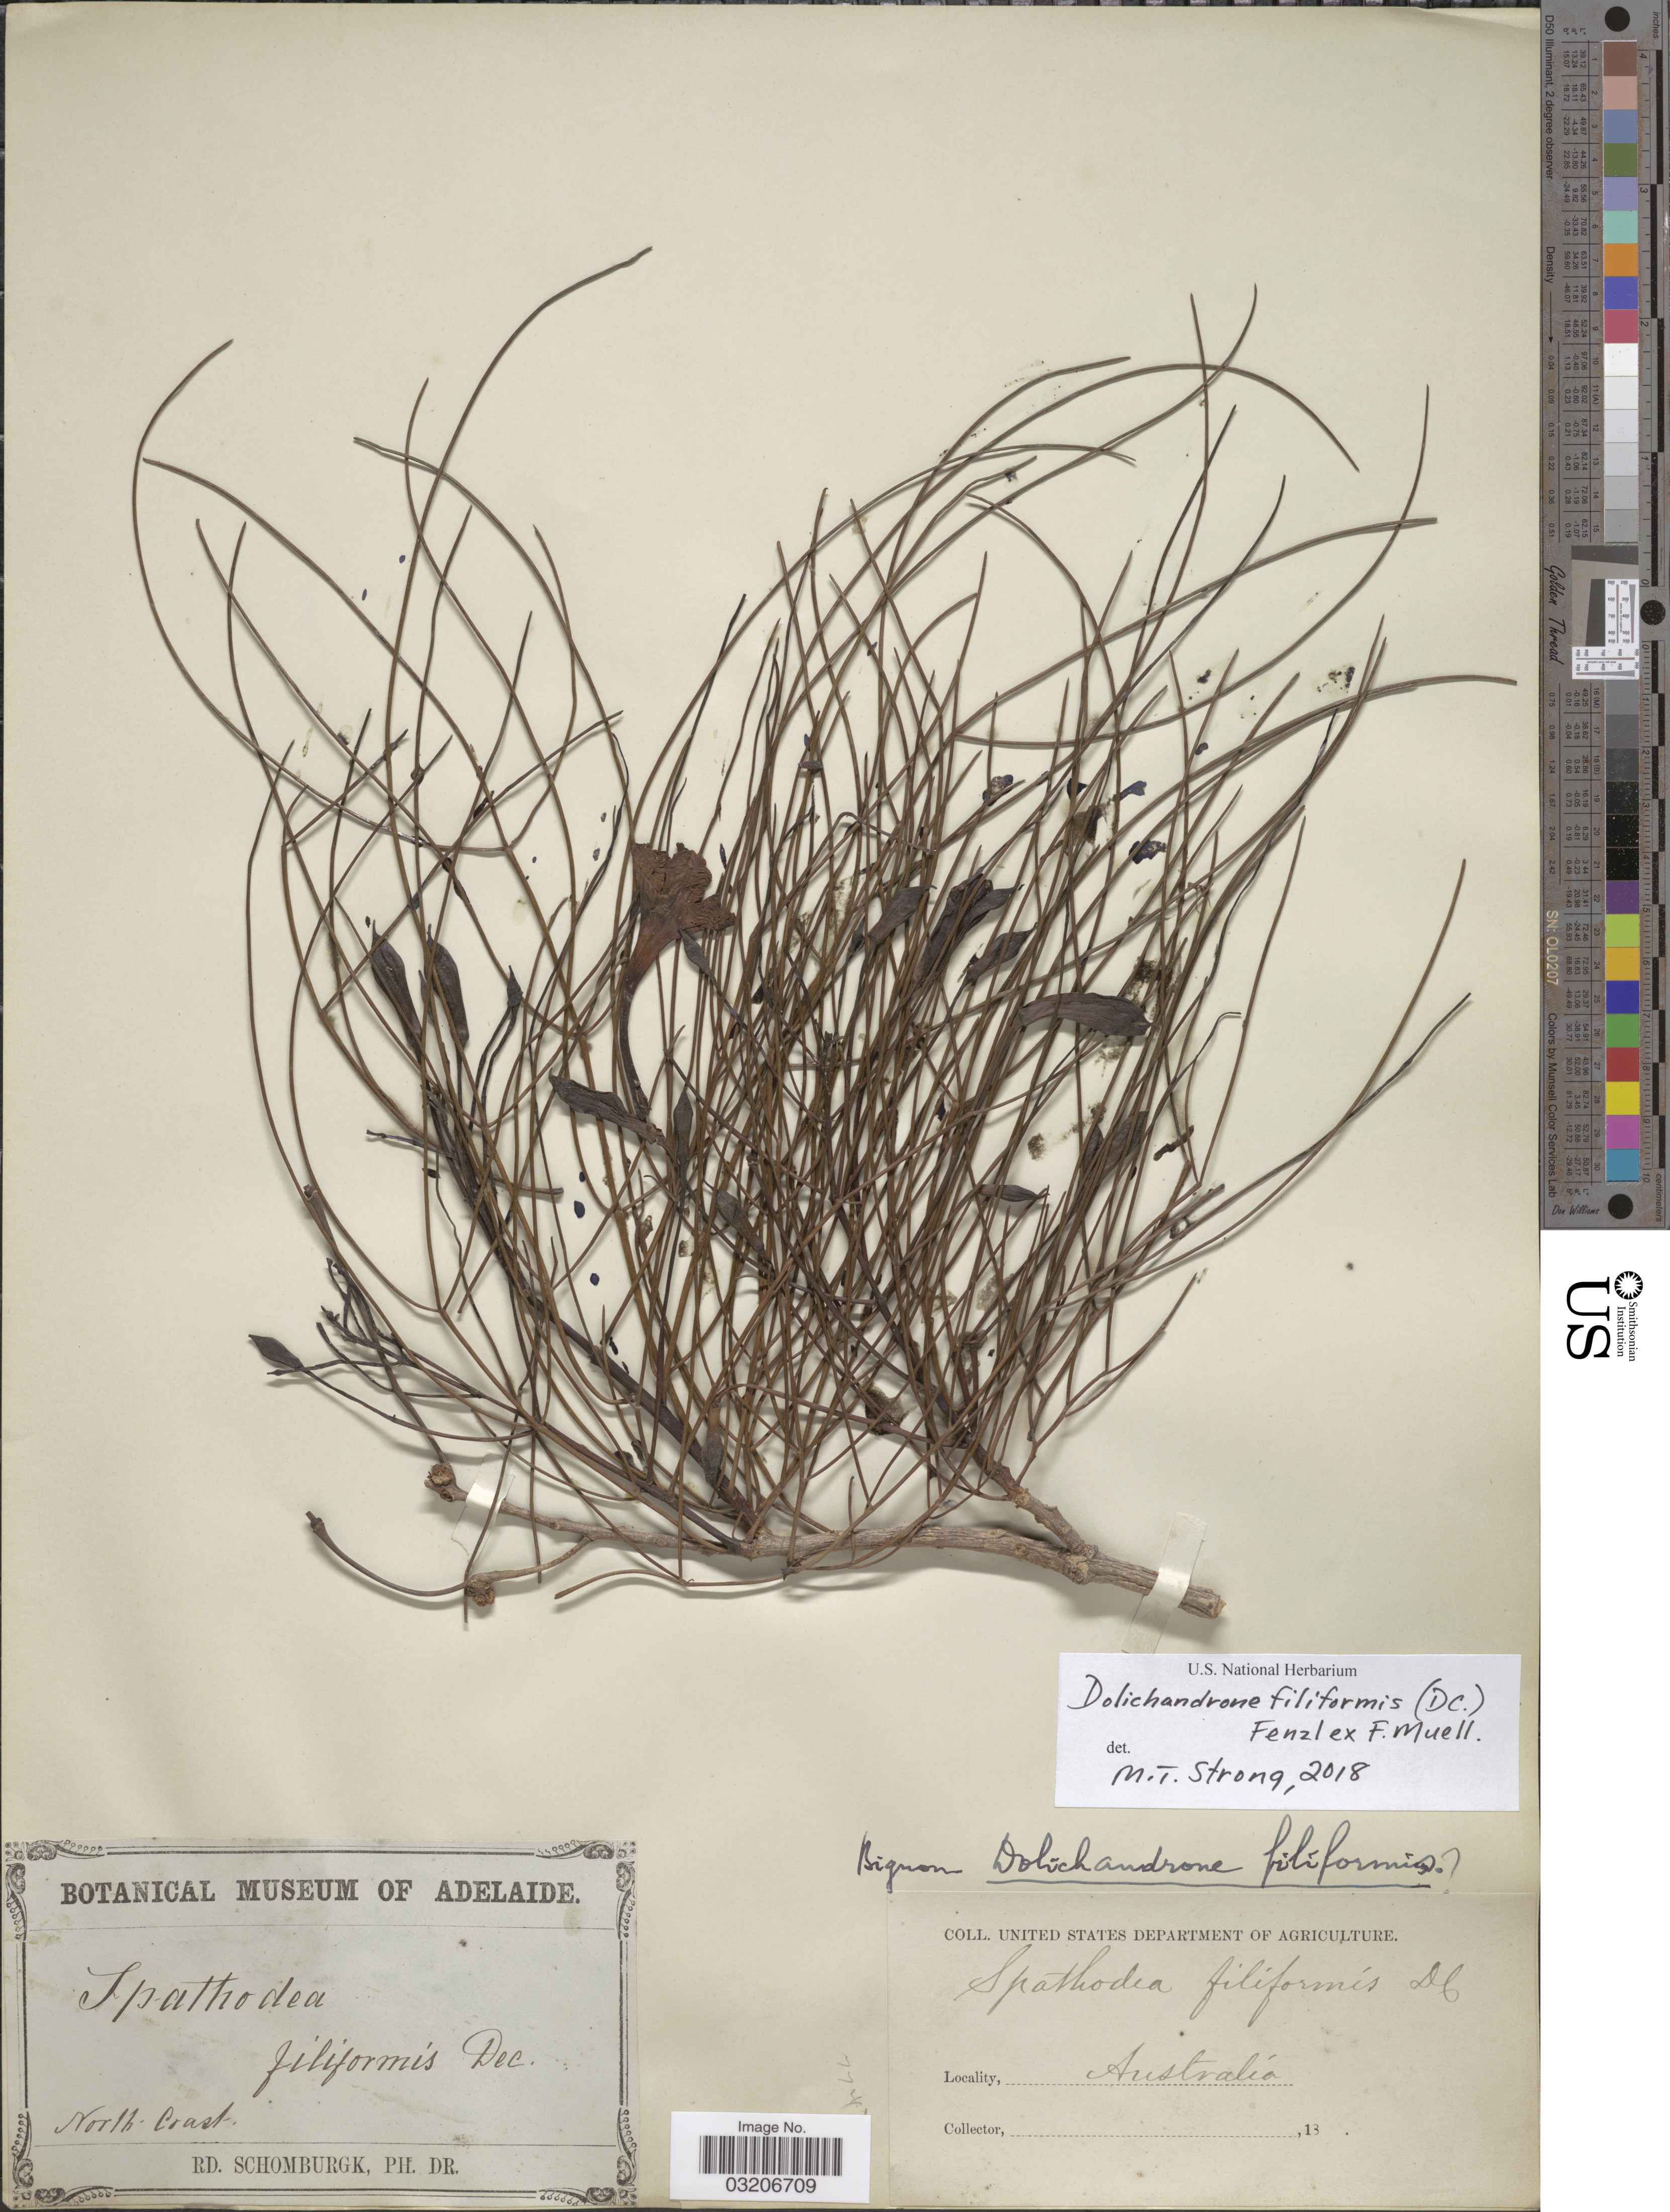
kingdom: Plantae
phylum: Tracheophyta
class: Magnoliopsida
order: Lamiales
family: Bignoniaceae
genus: Dolichandrone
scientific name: Dolichandrone filiformis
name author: (DC.) Fenzl ex F. Muell.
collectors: M. R. Schomburgk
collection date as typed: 18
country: Australia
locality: North-Coast.